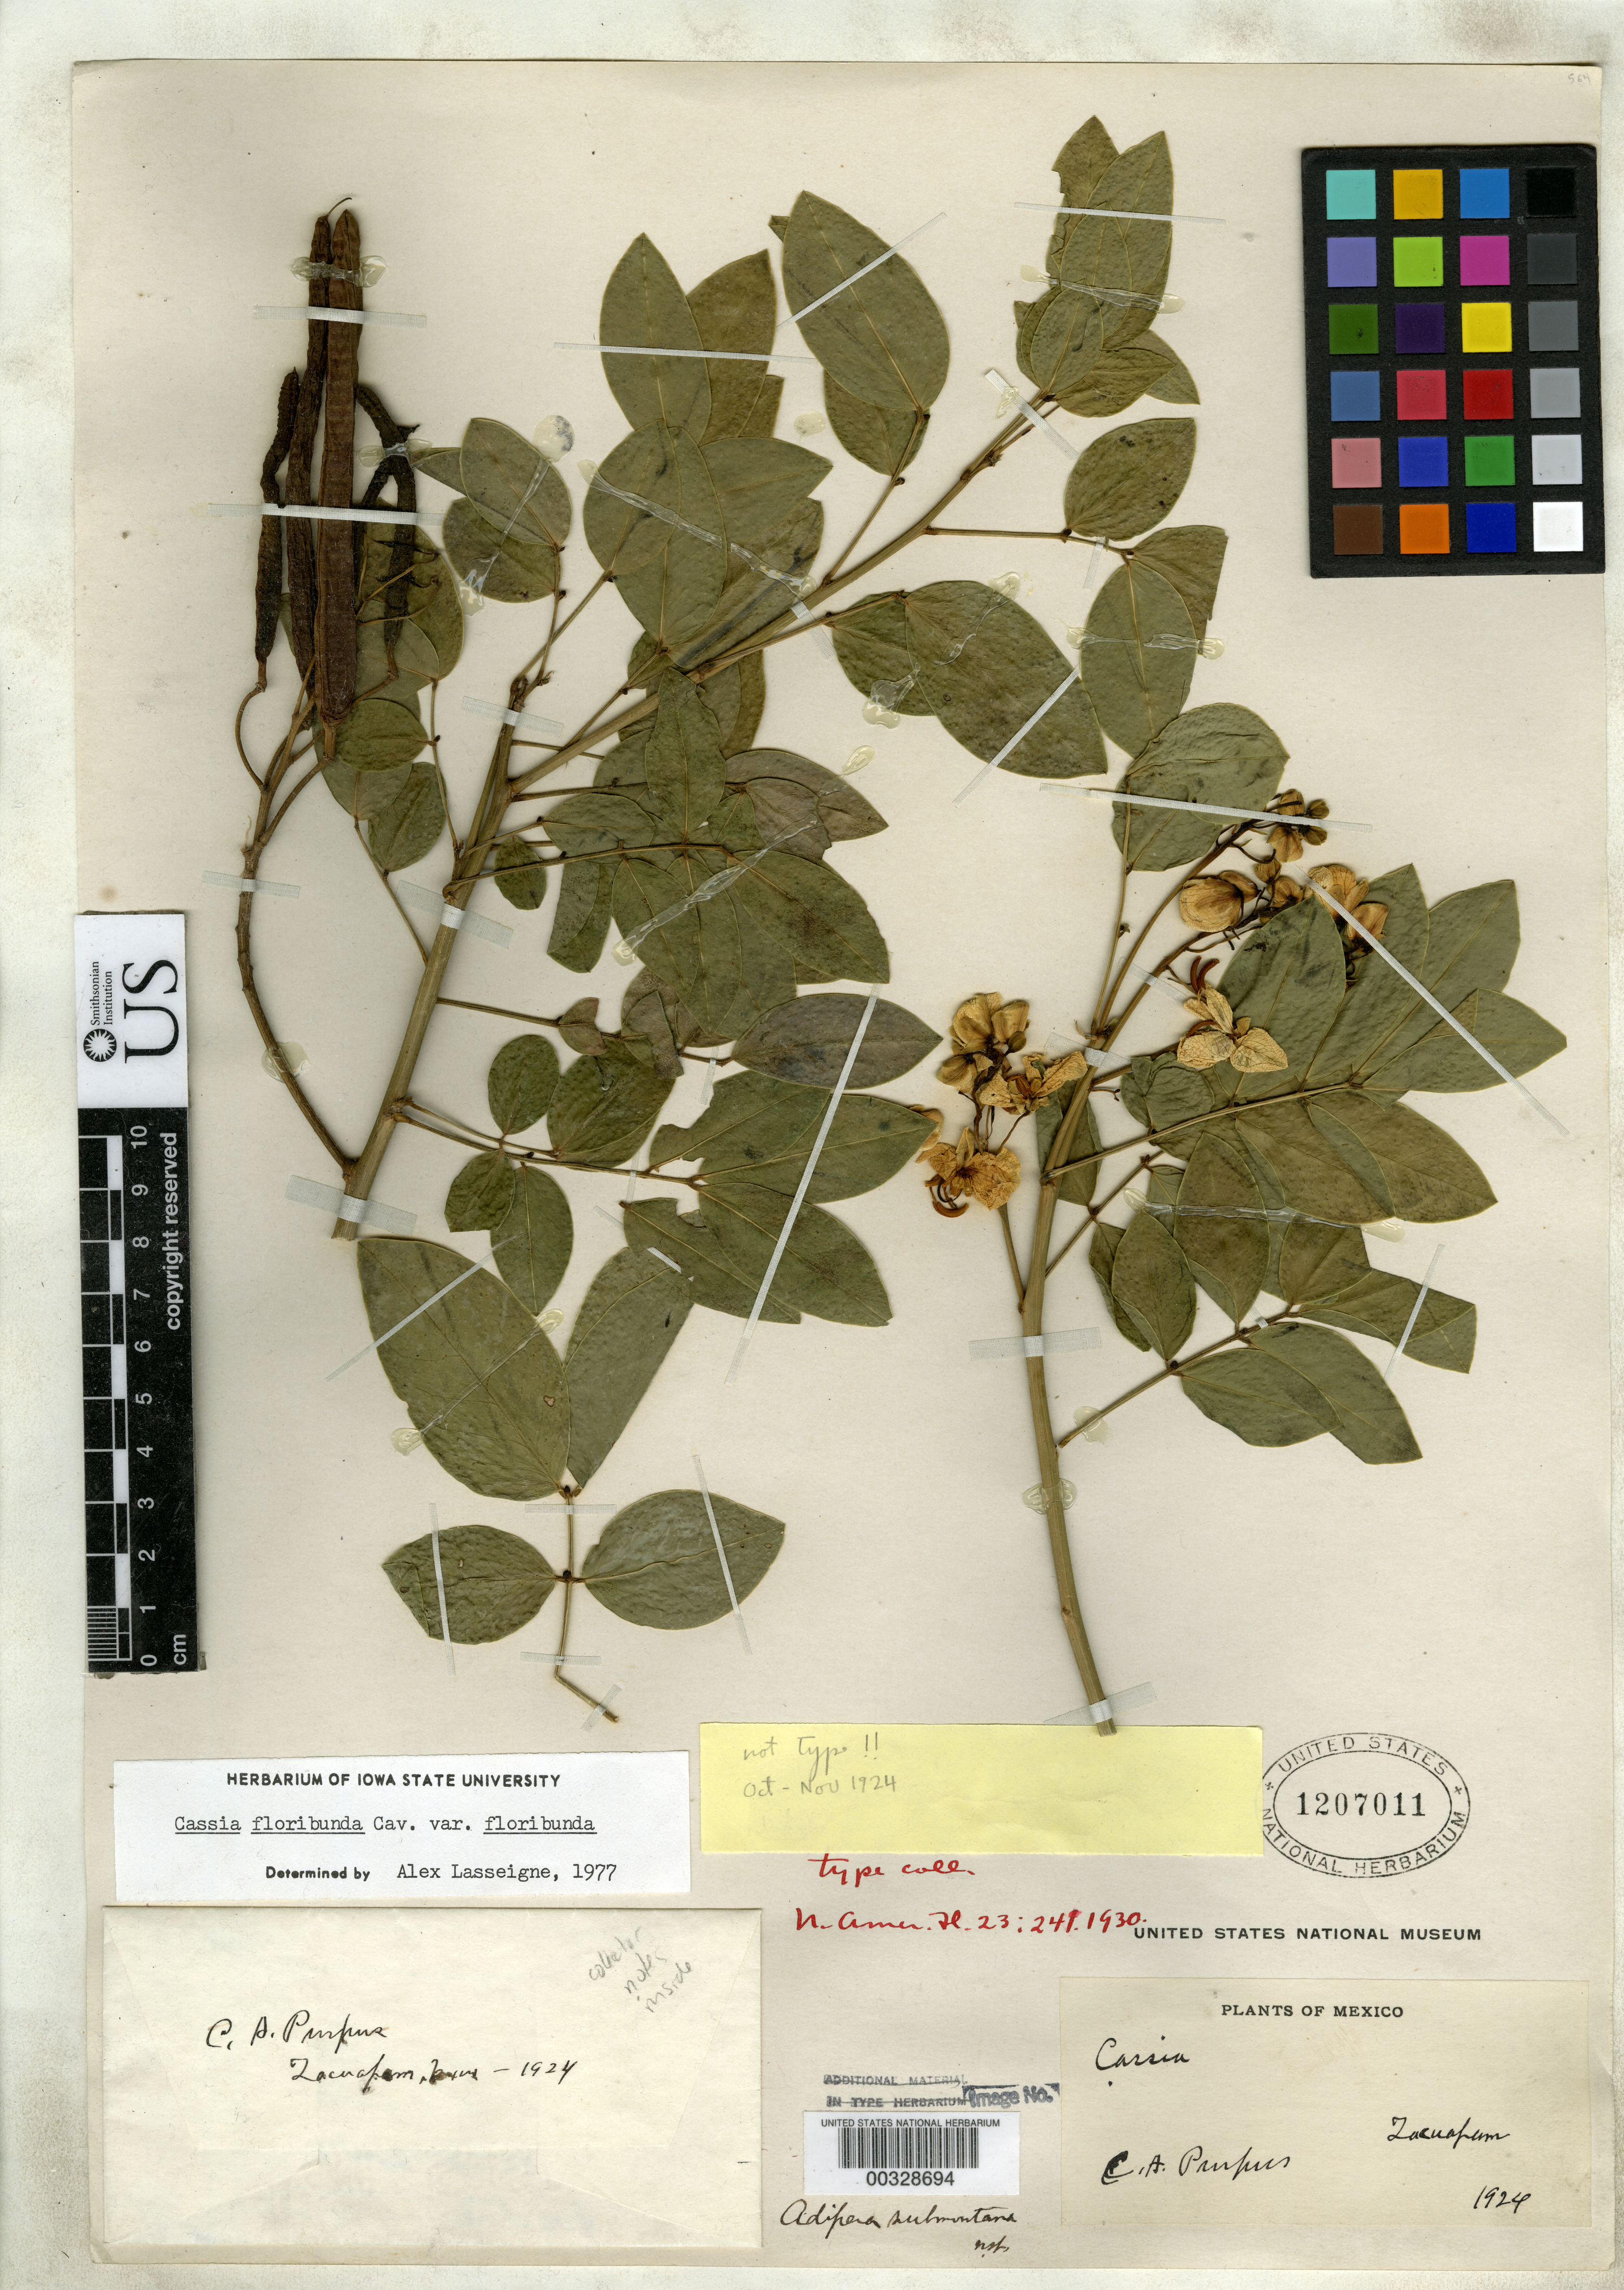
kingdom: Plantae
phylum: Tracheophyta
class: Magnoliopsida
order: Fabales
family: Fabaceae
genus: Adipera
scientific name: Adipera submontana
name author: Britton & Rose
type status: Possible Type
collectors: C. A. Purpus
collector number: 3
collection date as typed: Oct 1924 to -- Nov 1924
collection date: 1924-10/1924-11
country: Mexico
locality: Zacuapam.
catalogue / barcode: US 1207011